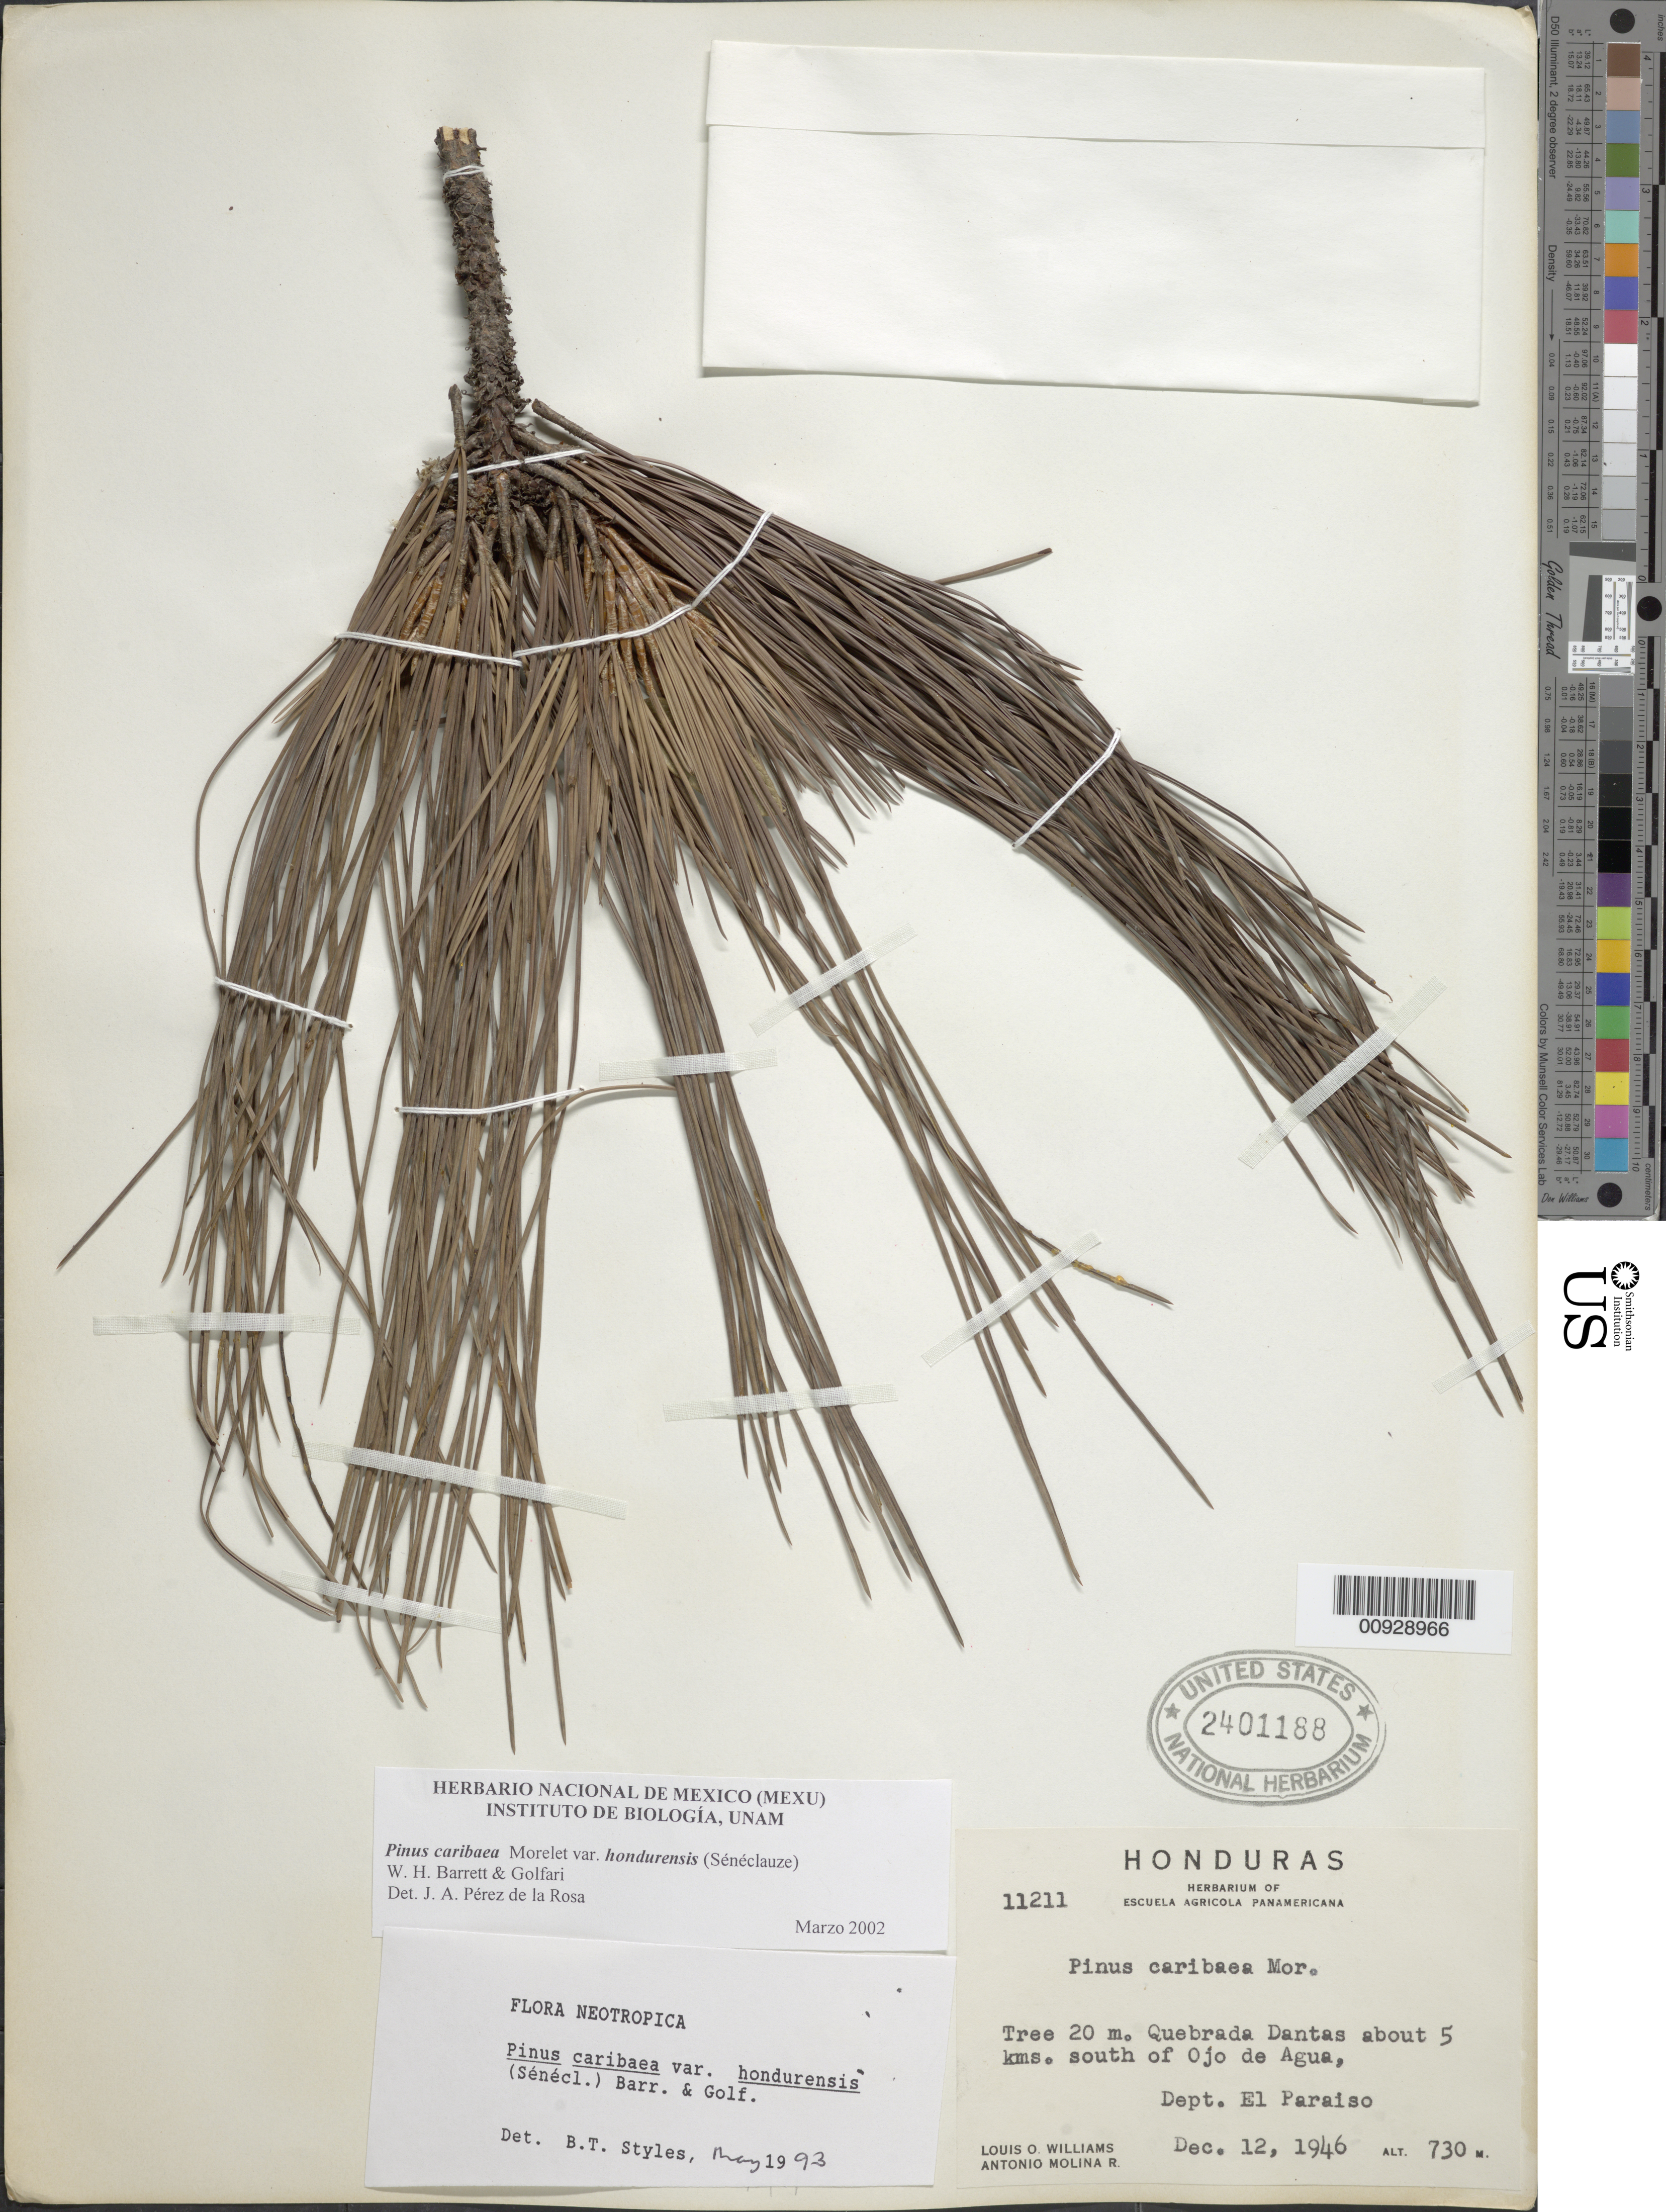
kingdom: Plantae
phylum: Tracheophyta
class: Pinopsida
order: Pinales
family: Pinaceae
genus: Pinus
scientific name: Pinus caribaea var. hondurensis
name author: (Sénécl.) W.H.G. Barrett & Golfari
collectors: L. O. Williams & A. Molina R.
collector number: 11211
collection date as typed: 12 Dec 1946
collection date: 1946-12-12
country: Honduras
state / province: El Paraíso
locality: Quebrada Dantas about 5 kms. south of Ojo de Agua.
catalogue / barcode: US 2401188